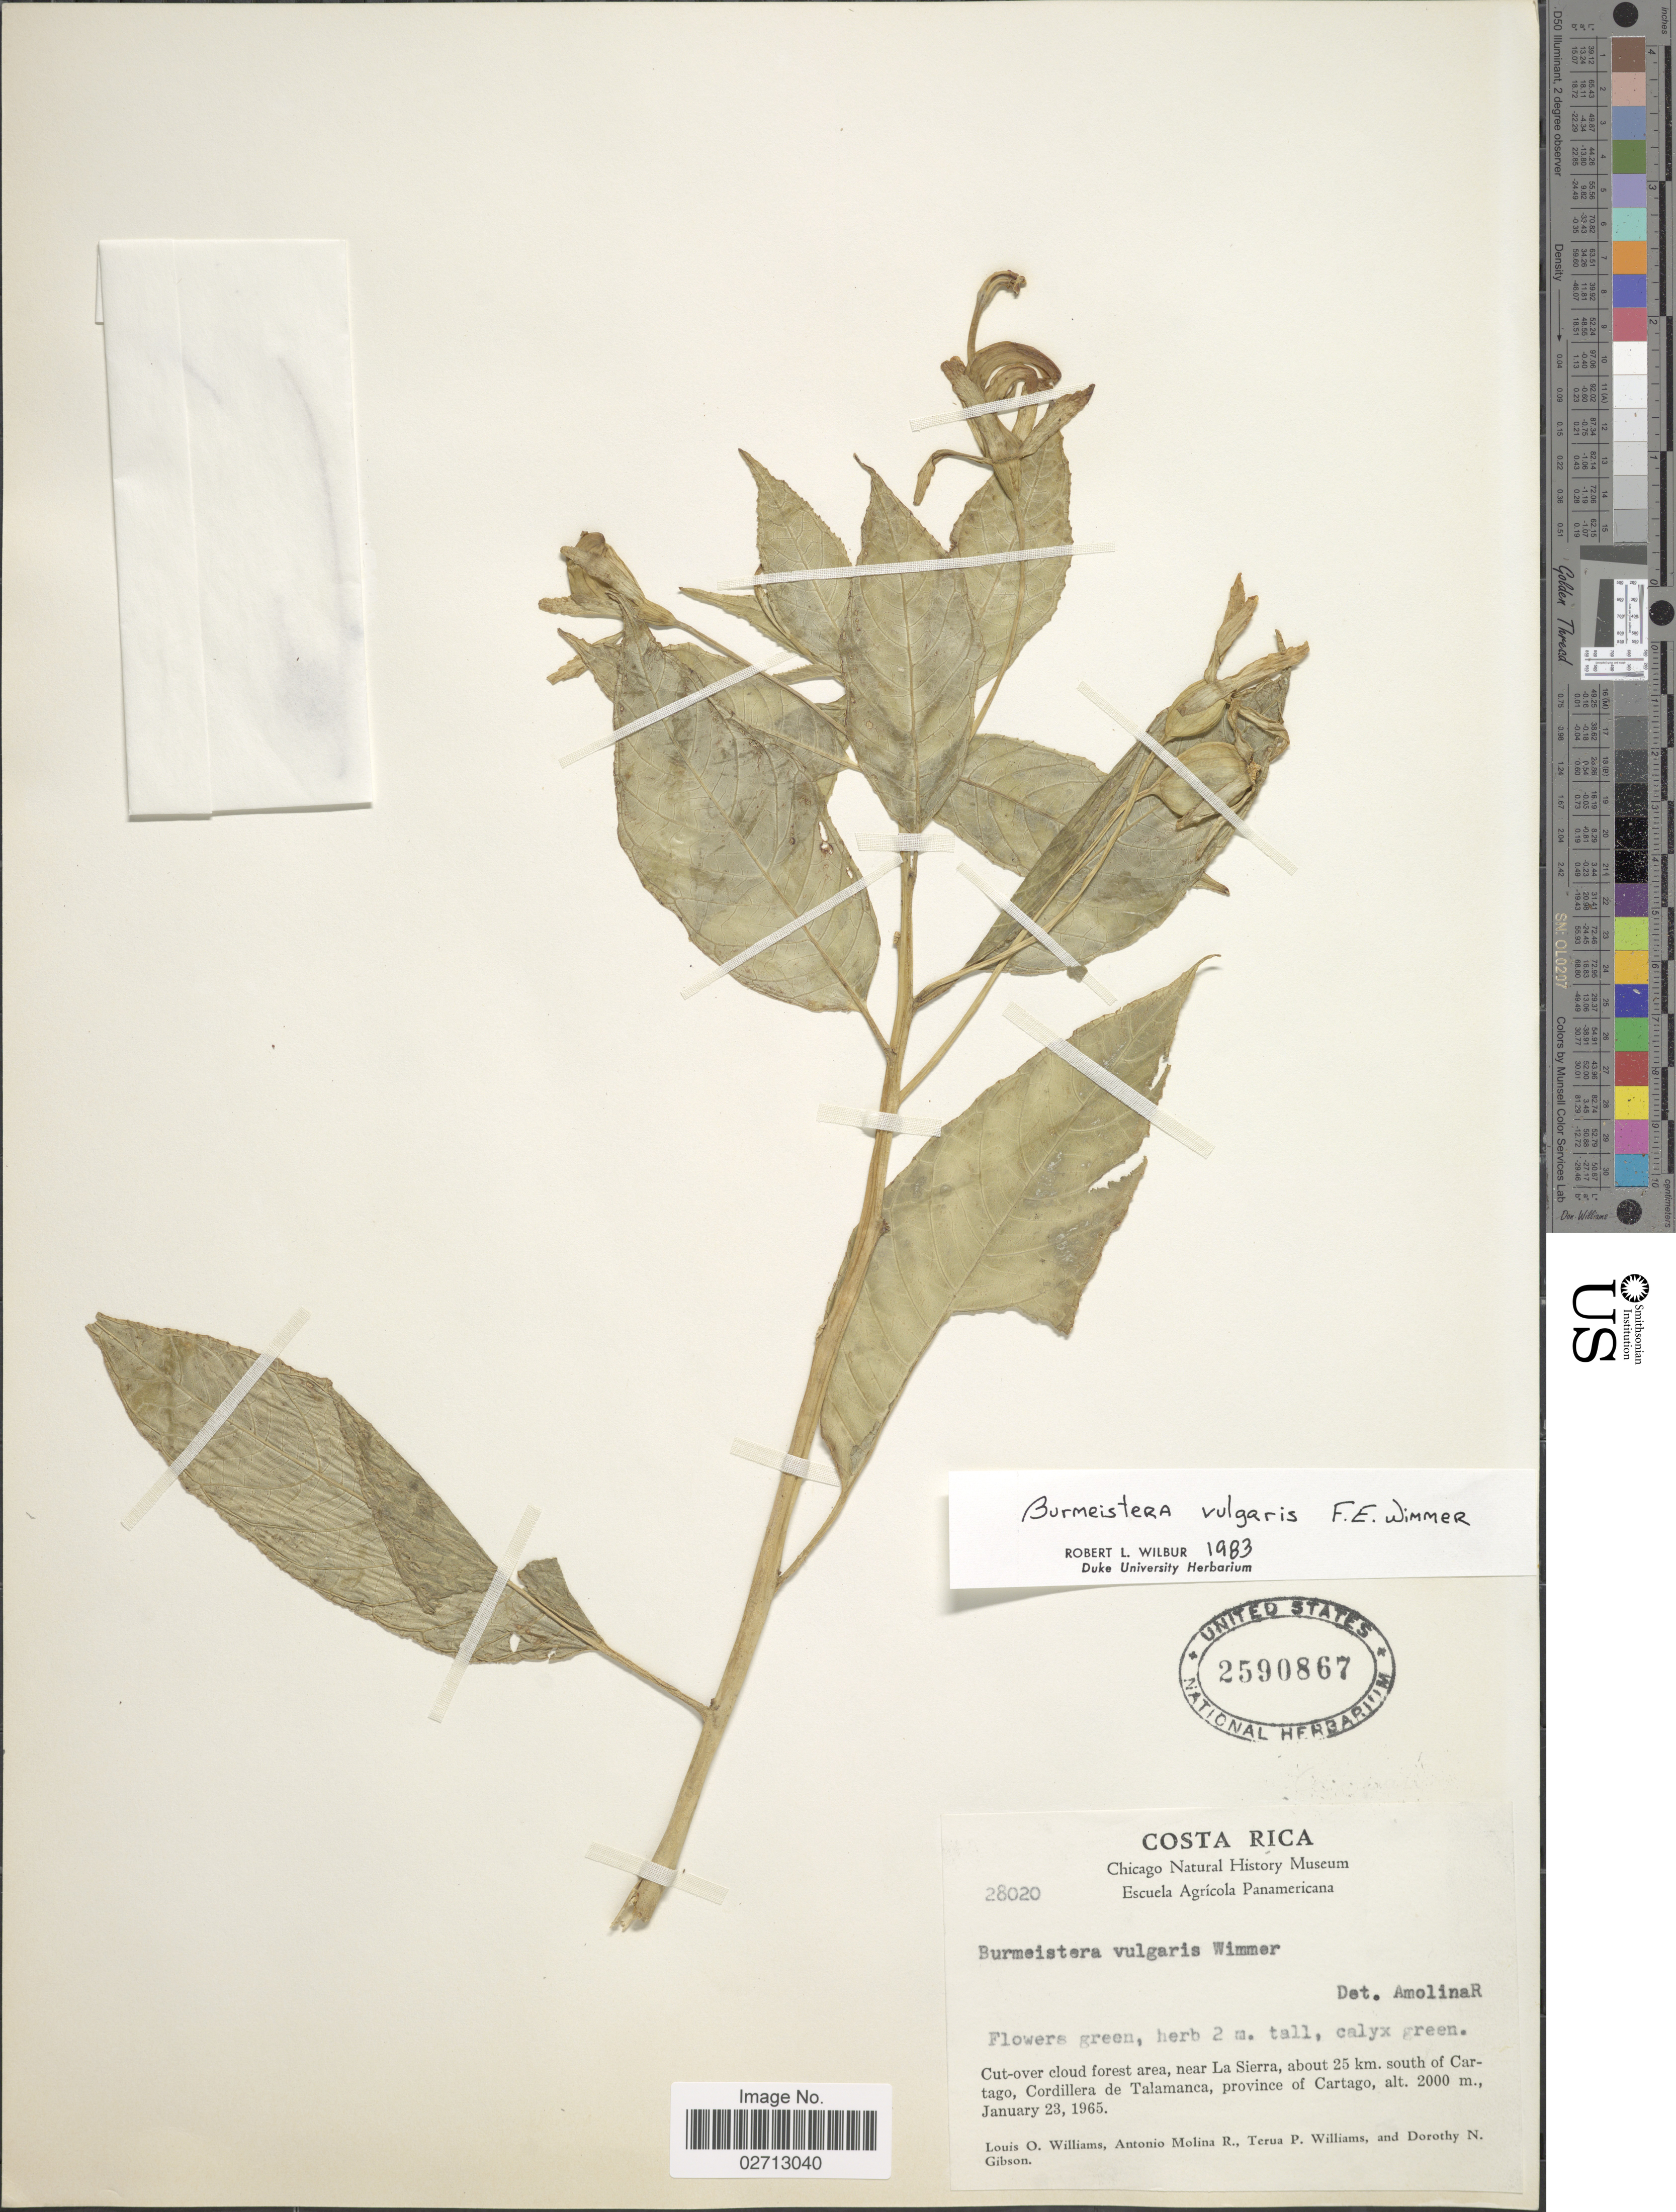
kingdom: Plantae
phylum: Tracheophyta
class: Magnoliopsida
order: Asterales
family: Campanulaceae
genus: Burmeistera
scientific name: Burmeistera vulgaris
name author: E. Wimm.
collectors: L. O. Williams, A. Molina R., T. P. Williams & D. N. Gibson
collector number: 28020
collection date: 1965-01-23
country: Costa Rica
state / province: Cartago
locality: Near La Sierra, about 25 km. south of Cartago, Cordillera de Talamanca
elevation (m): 2000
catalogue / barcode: US 2590867